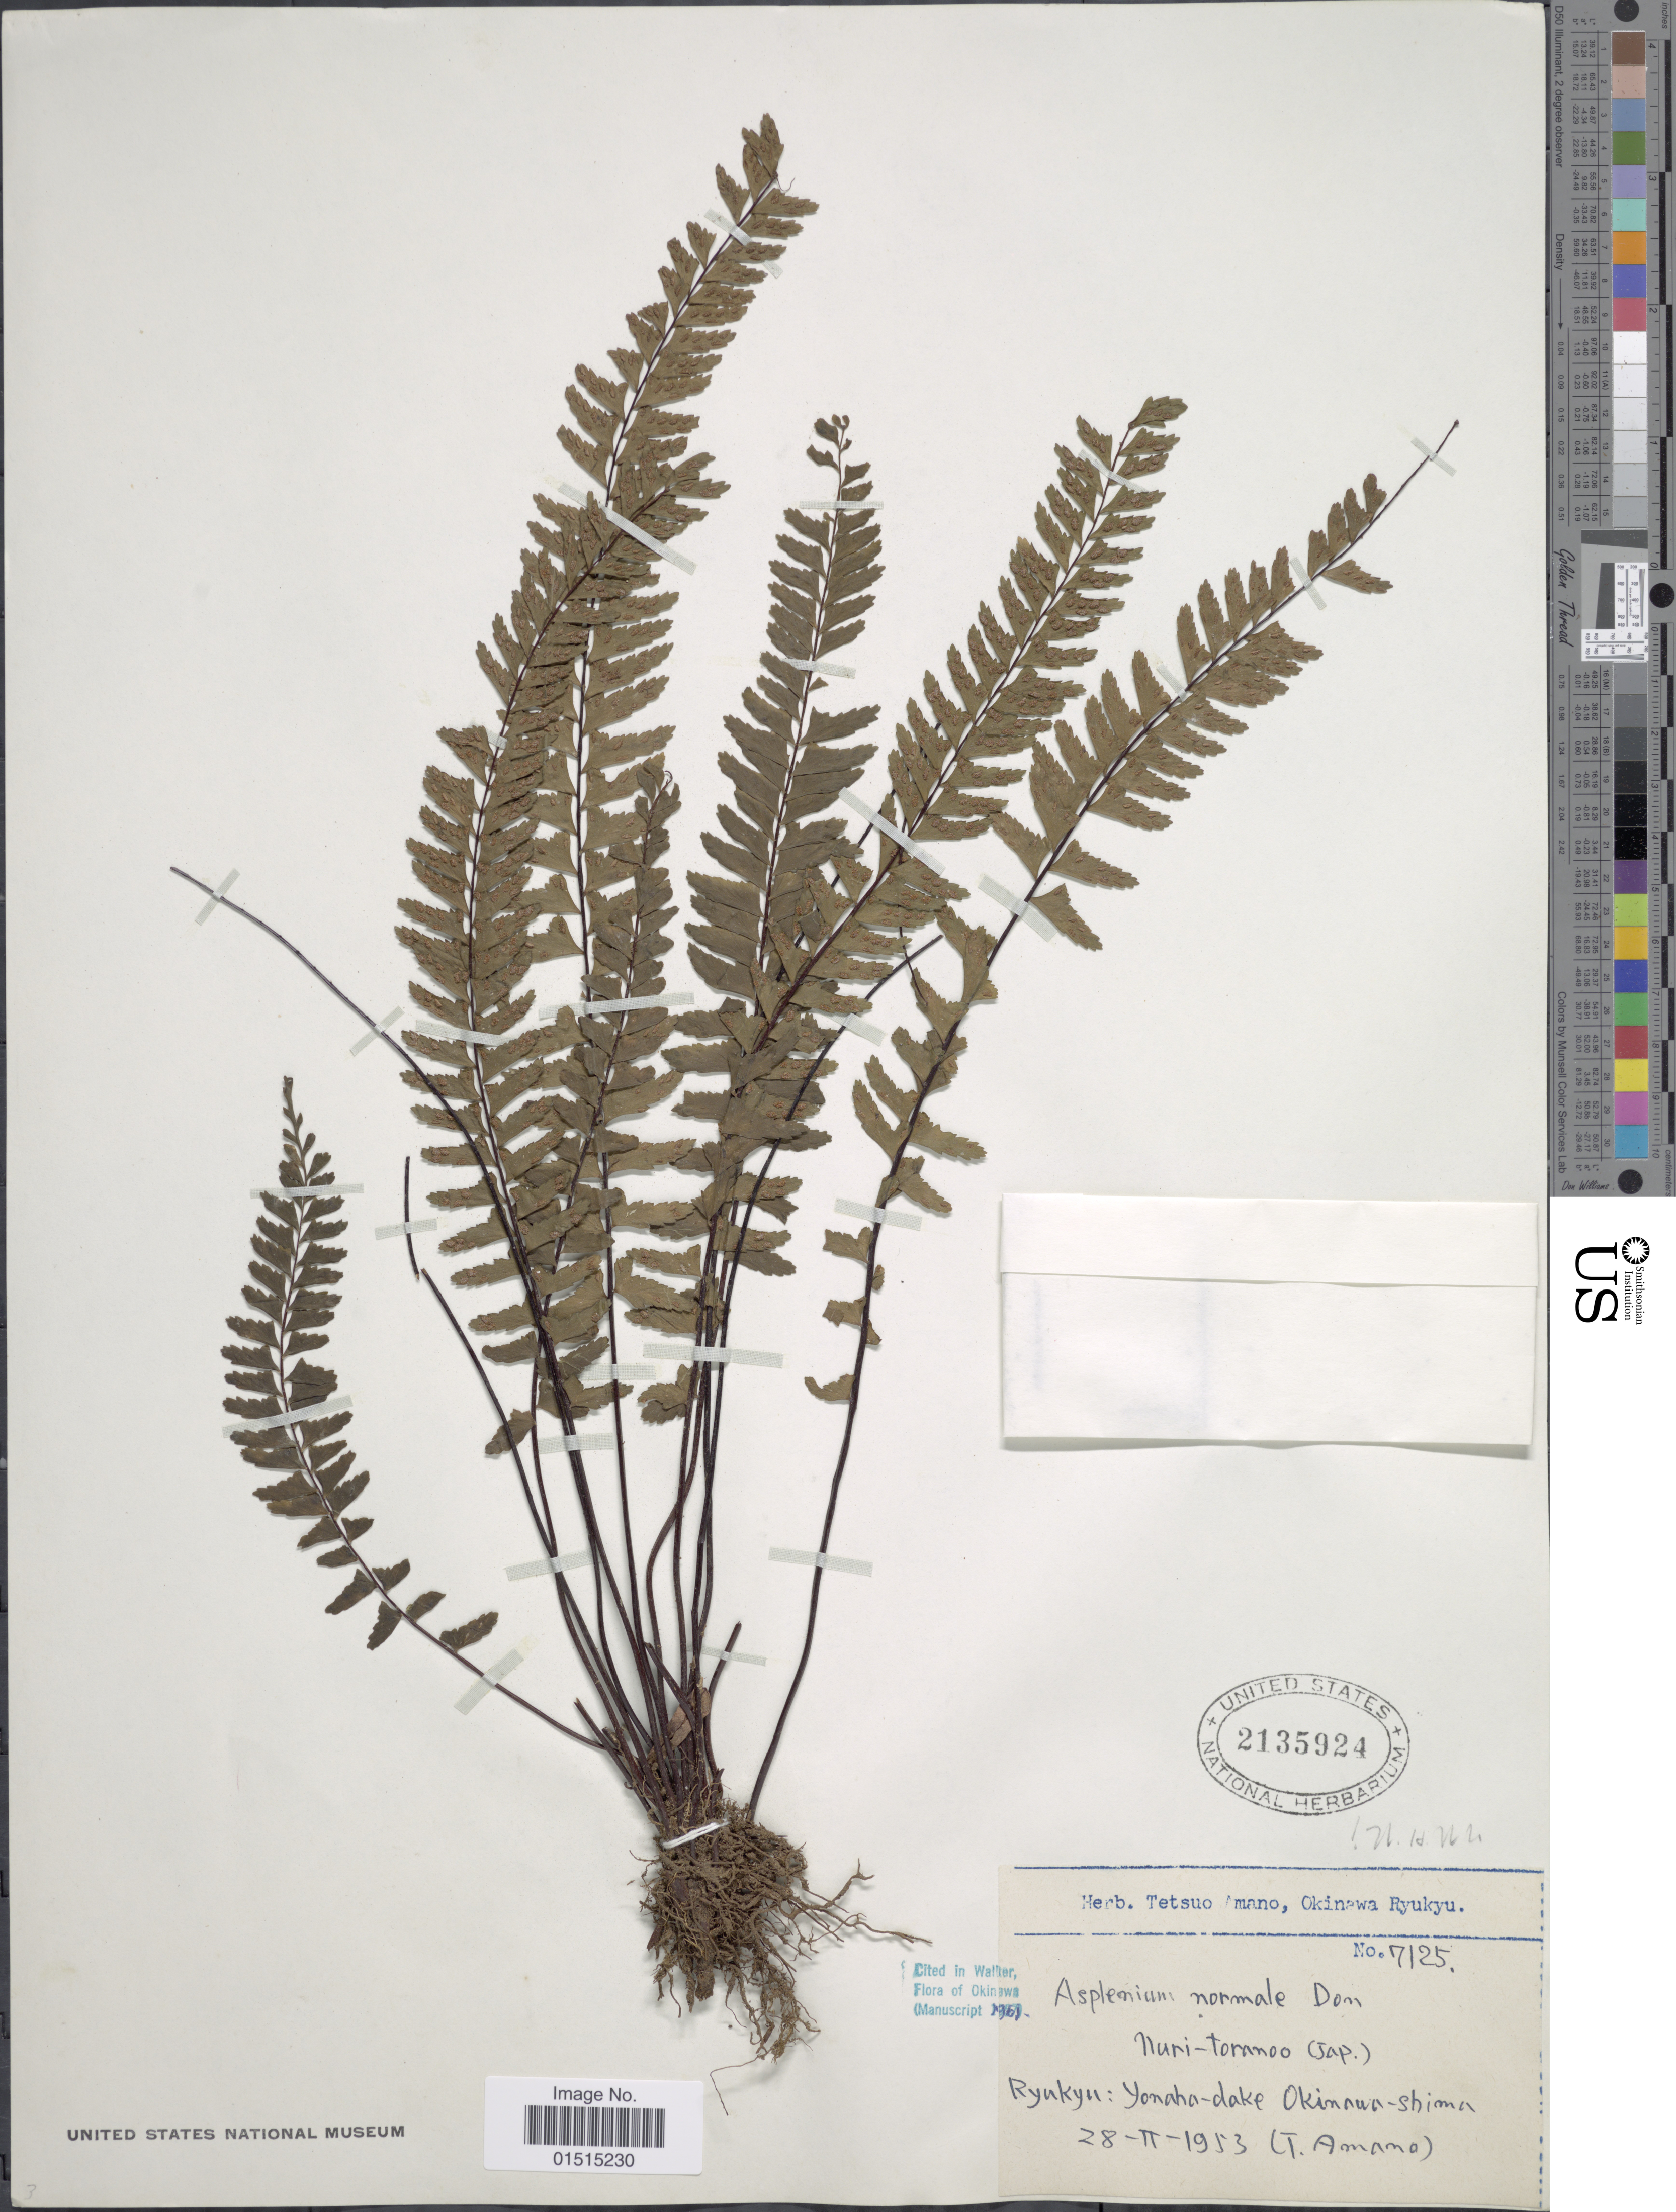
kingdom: Plantae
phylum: Tracheophyta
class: Polypodiopsida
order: Polypodiales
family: Aspleniaceae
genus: Asplenium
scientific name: Asplenium normale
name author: D. Don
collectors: T. Amano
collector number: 7125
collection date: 1953-02-28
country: Japan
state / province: Okinawa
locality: Ryukyu: Yonaha-dake, Okinawa-shima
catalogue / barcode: US 2135924